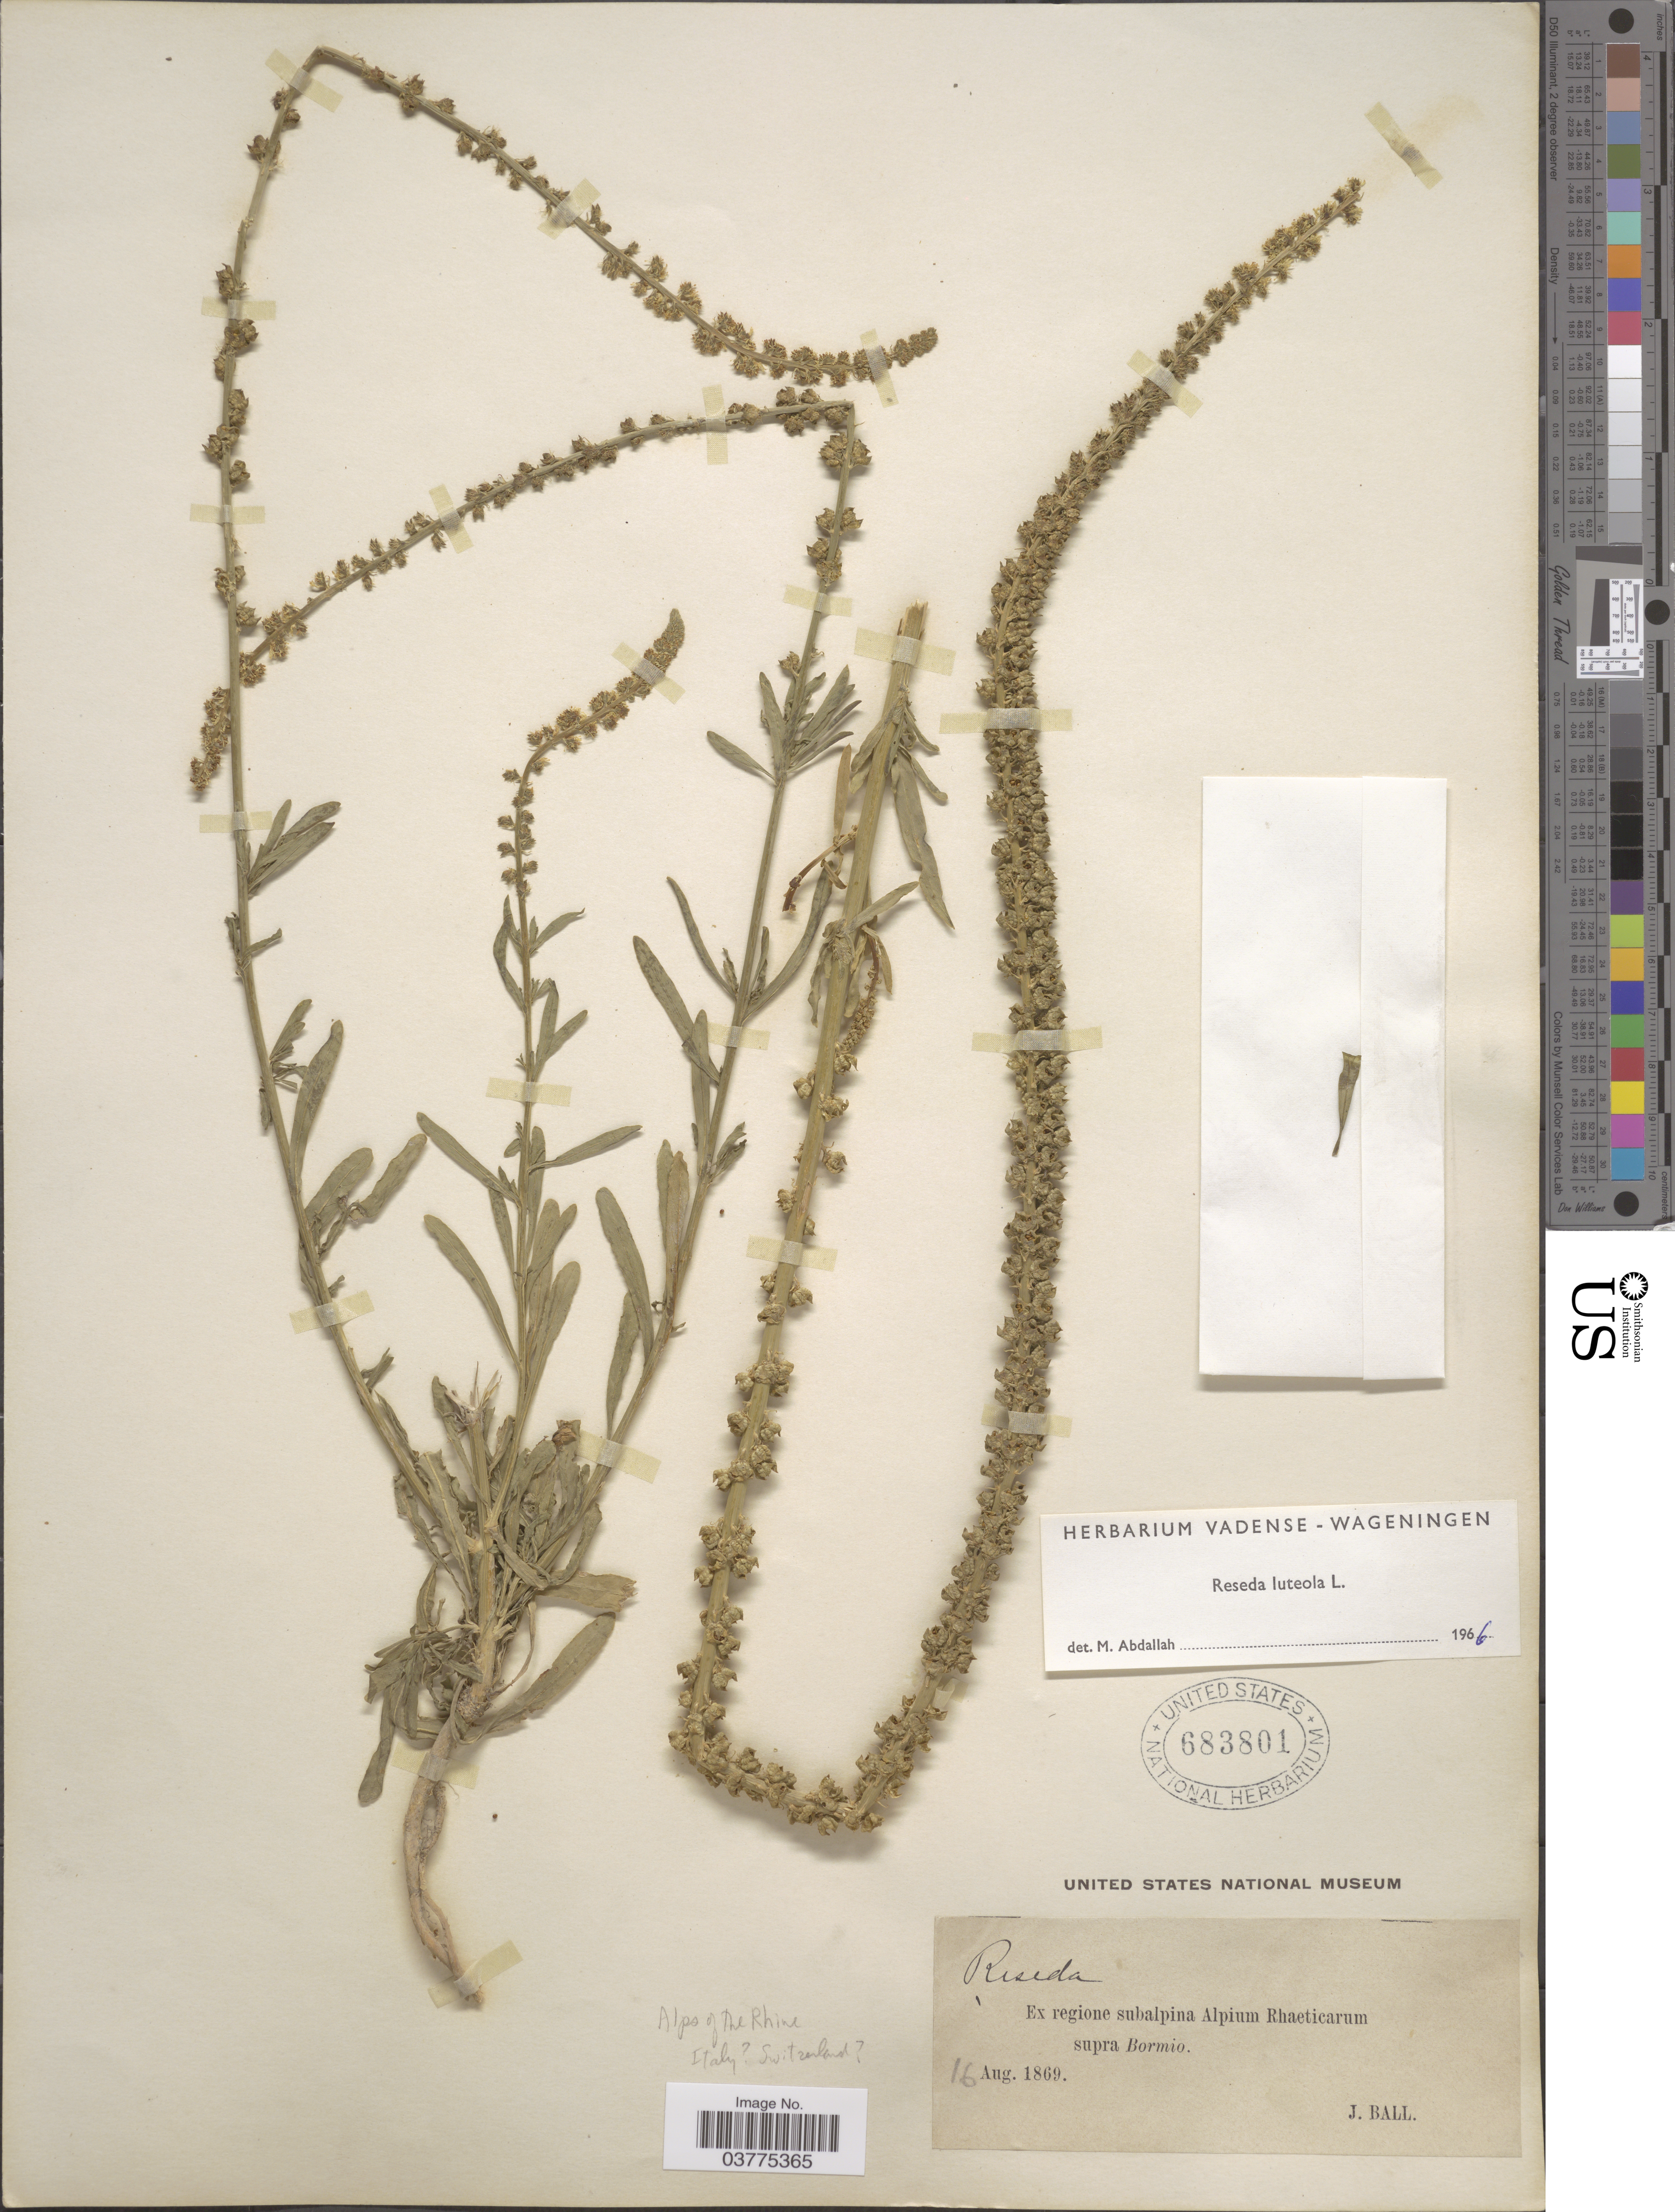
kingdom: Plantae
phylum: Tracheophyta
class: Magnoliopsida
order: Brassicales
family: Resedaceae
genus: Reseda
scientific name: Reseda luteola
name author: L.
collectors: J. Ball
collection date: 1869-08-16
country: Italy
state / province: Lombardy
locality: Alps of The Rhine. Italy? Switzerland? Ex regione subalpina Alpium Rhaeticarum supra Bormio.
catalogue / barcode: US 683801